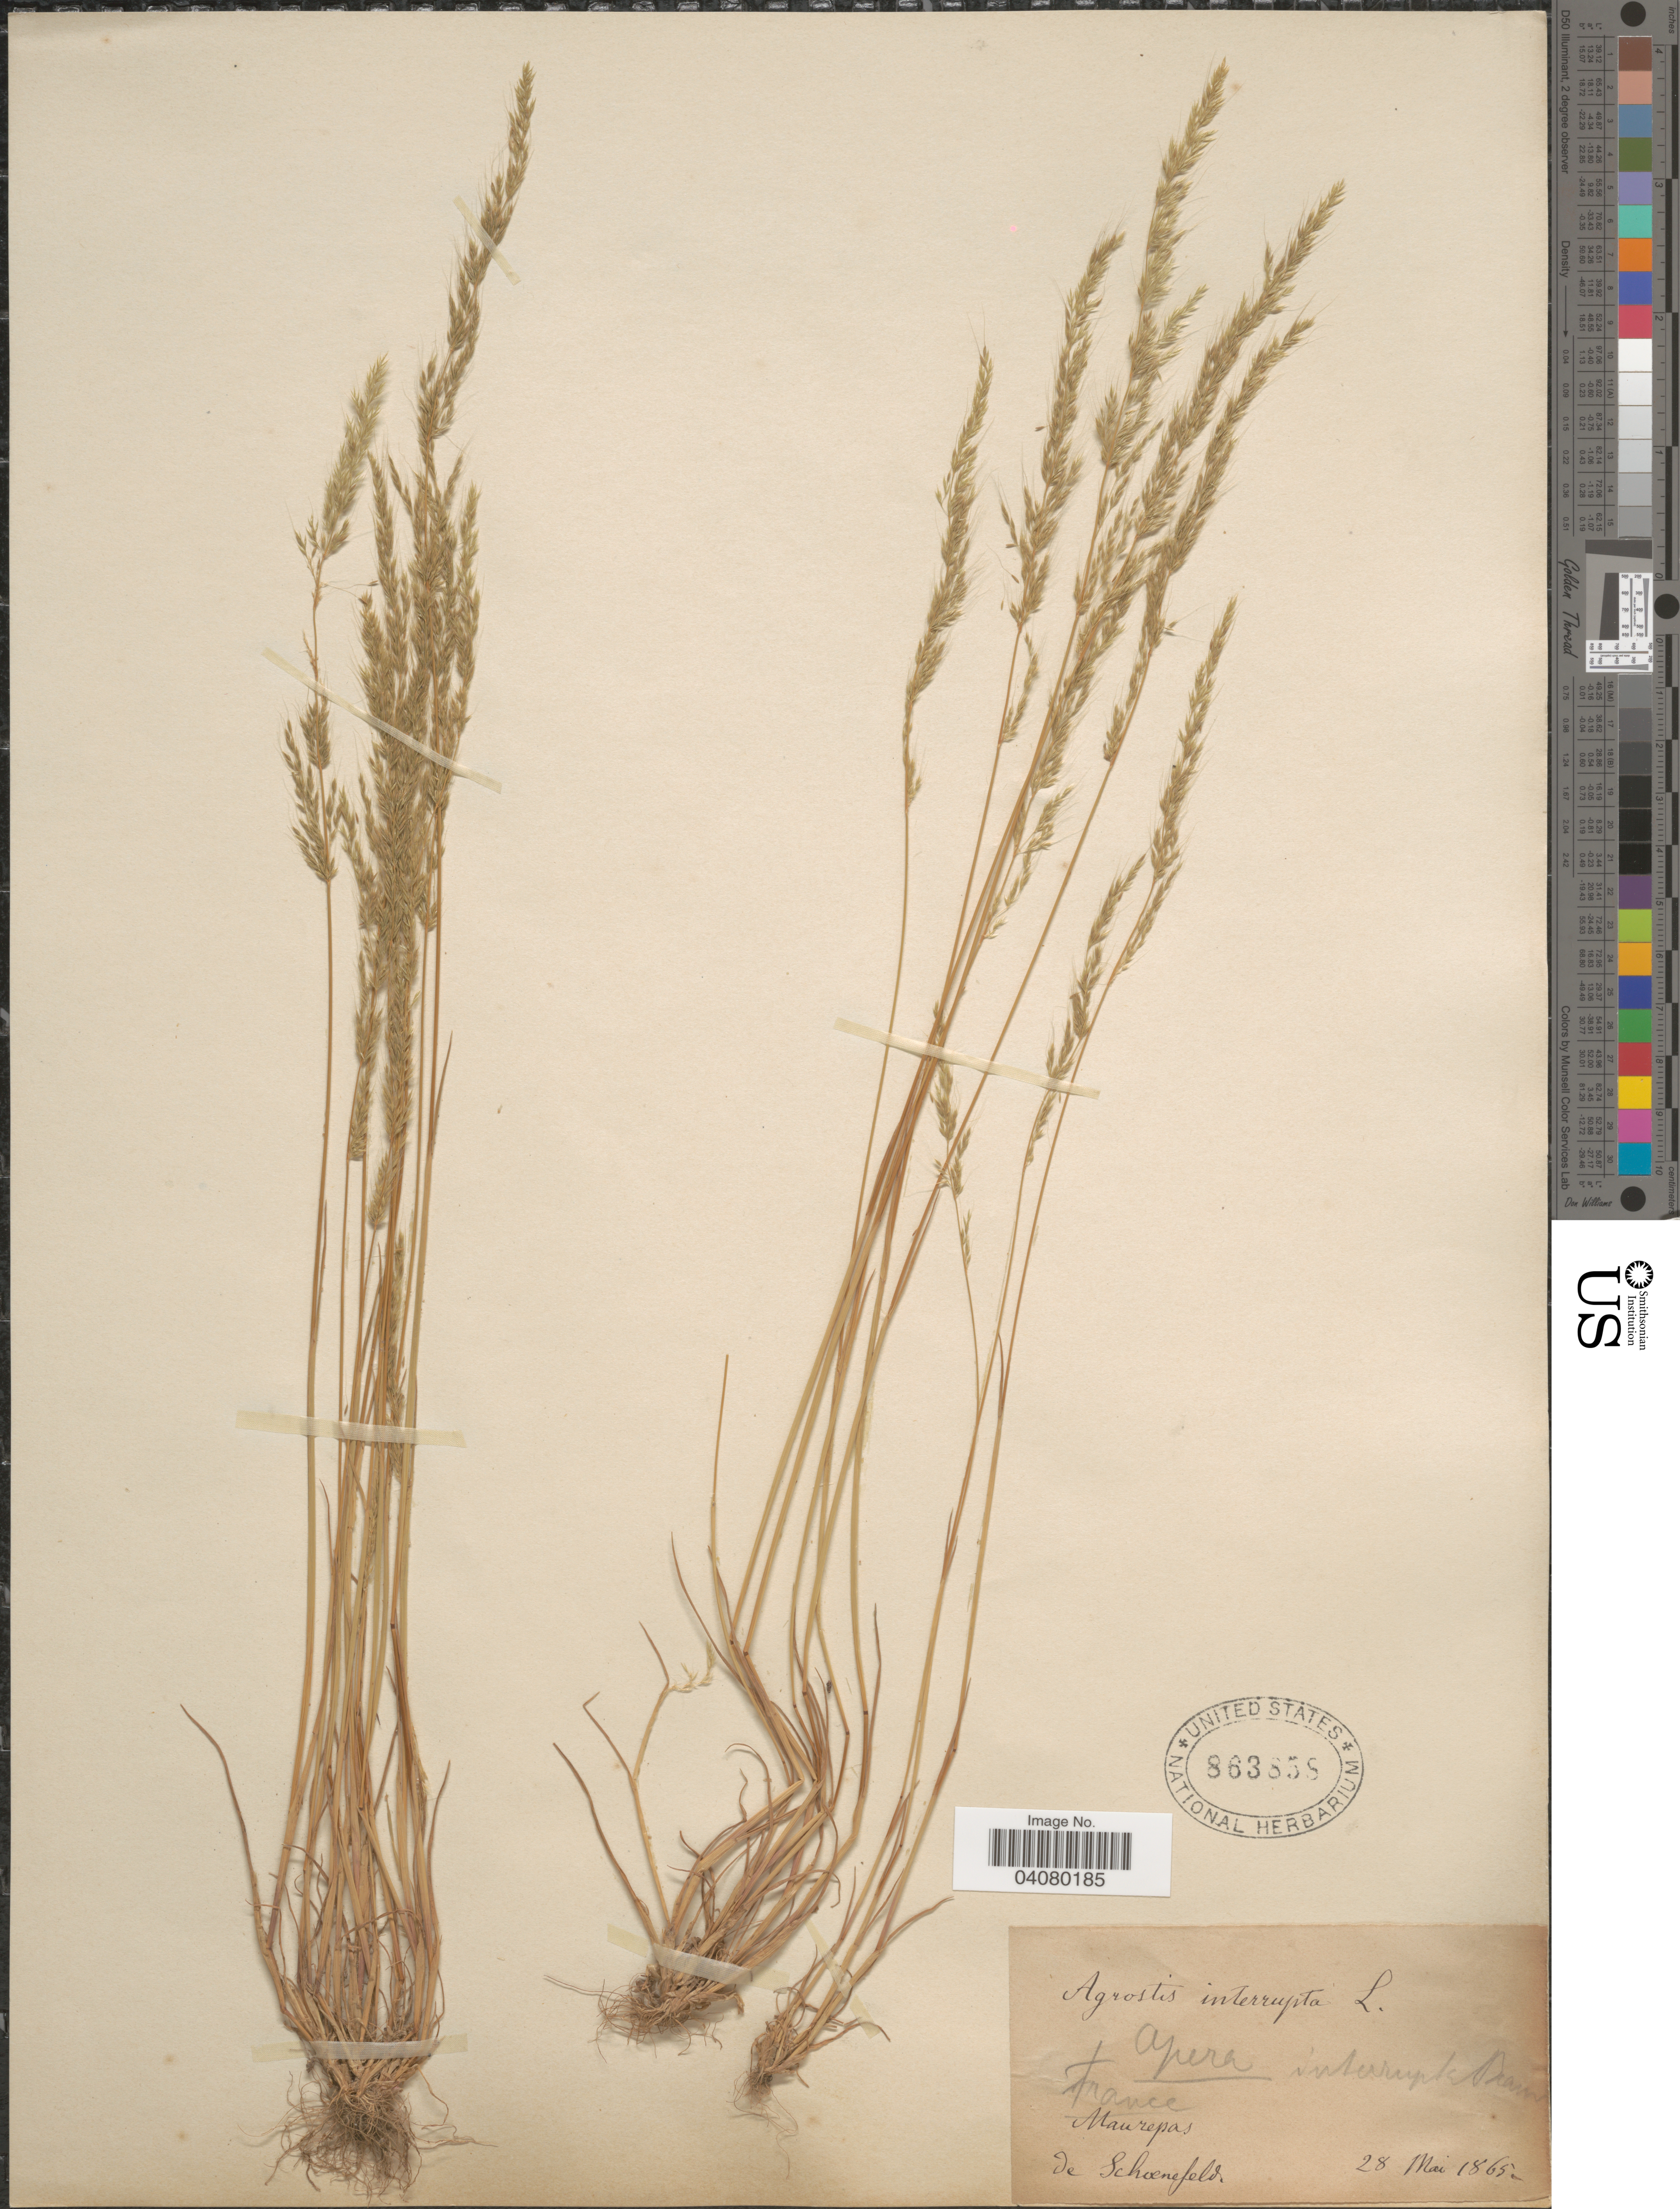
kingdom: Plantae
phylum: Tracheophyta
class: Liliopsida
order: Poales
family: Poaceae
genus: Apera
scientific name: Apera interrupta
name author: (L.) P. Beauv.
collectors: -. Schoenefeld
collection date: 1865-05-28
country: France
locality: Maurepas.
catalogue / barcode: US 863858